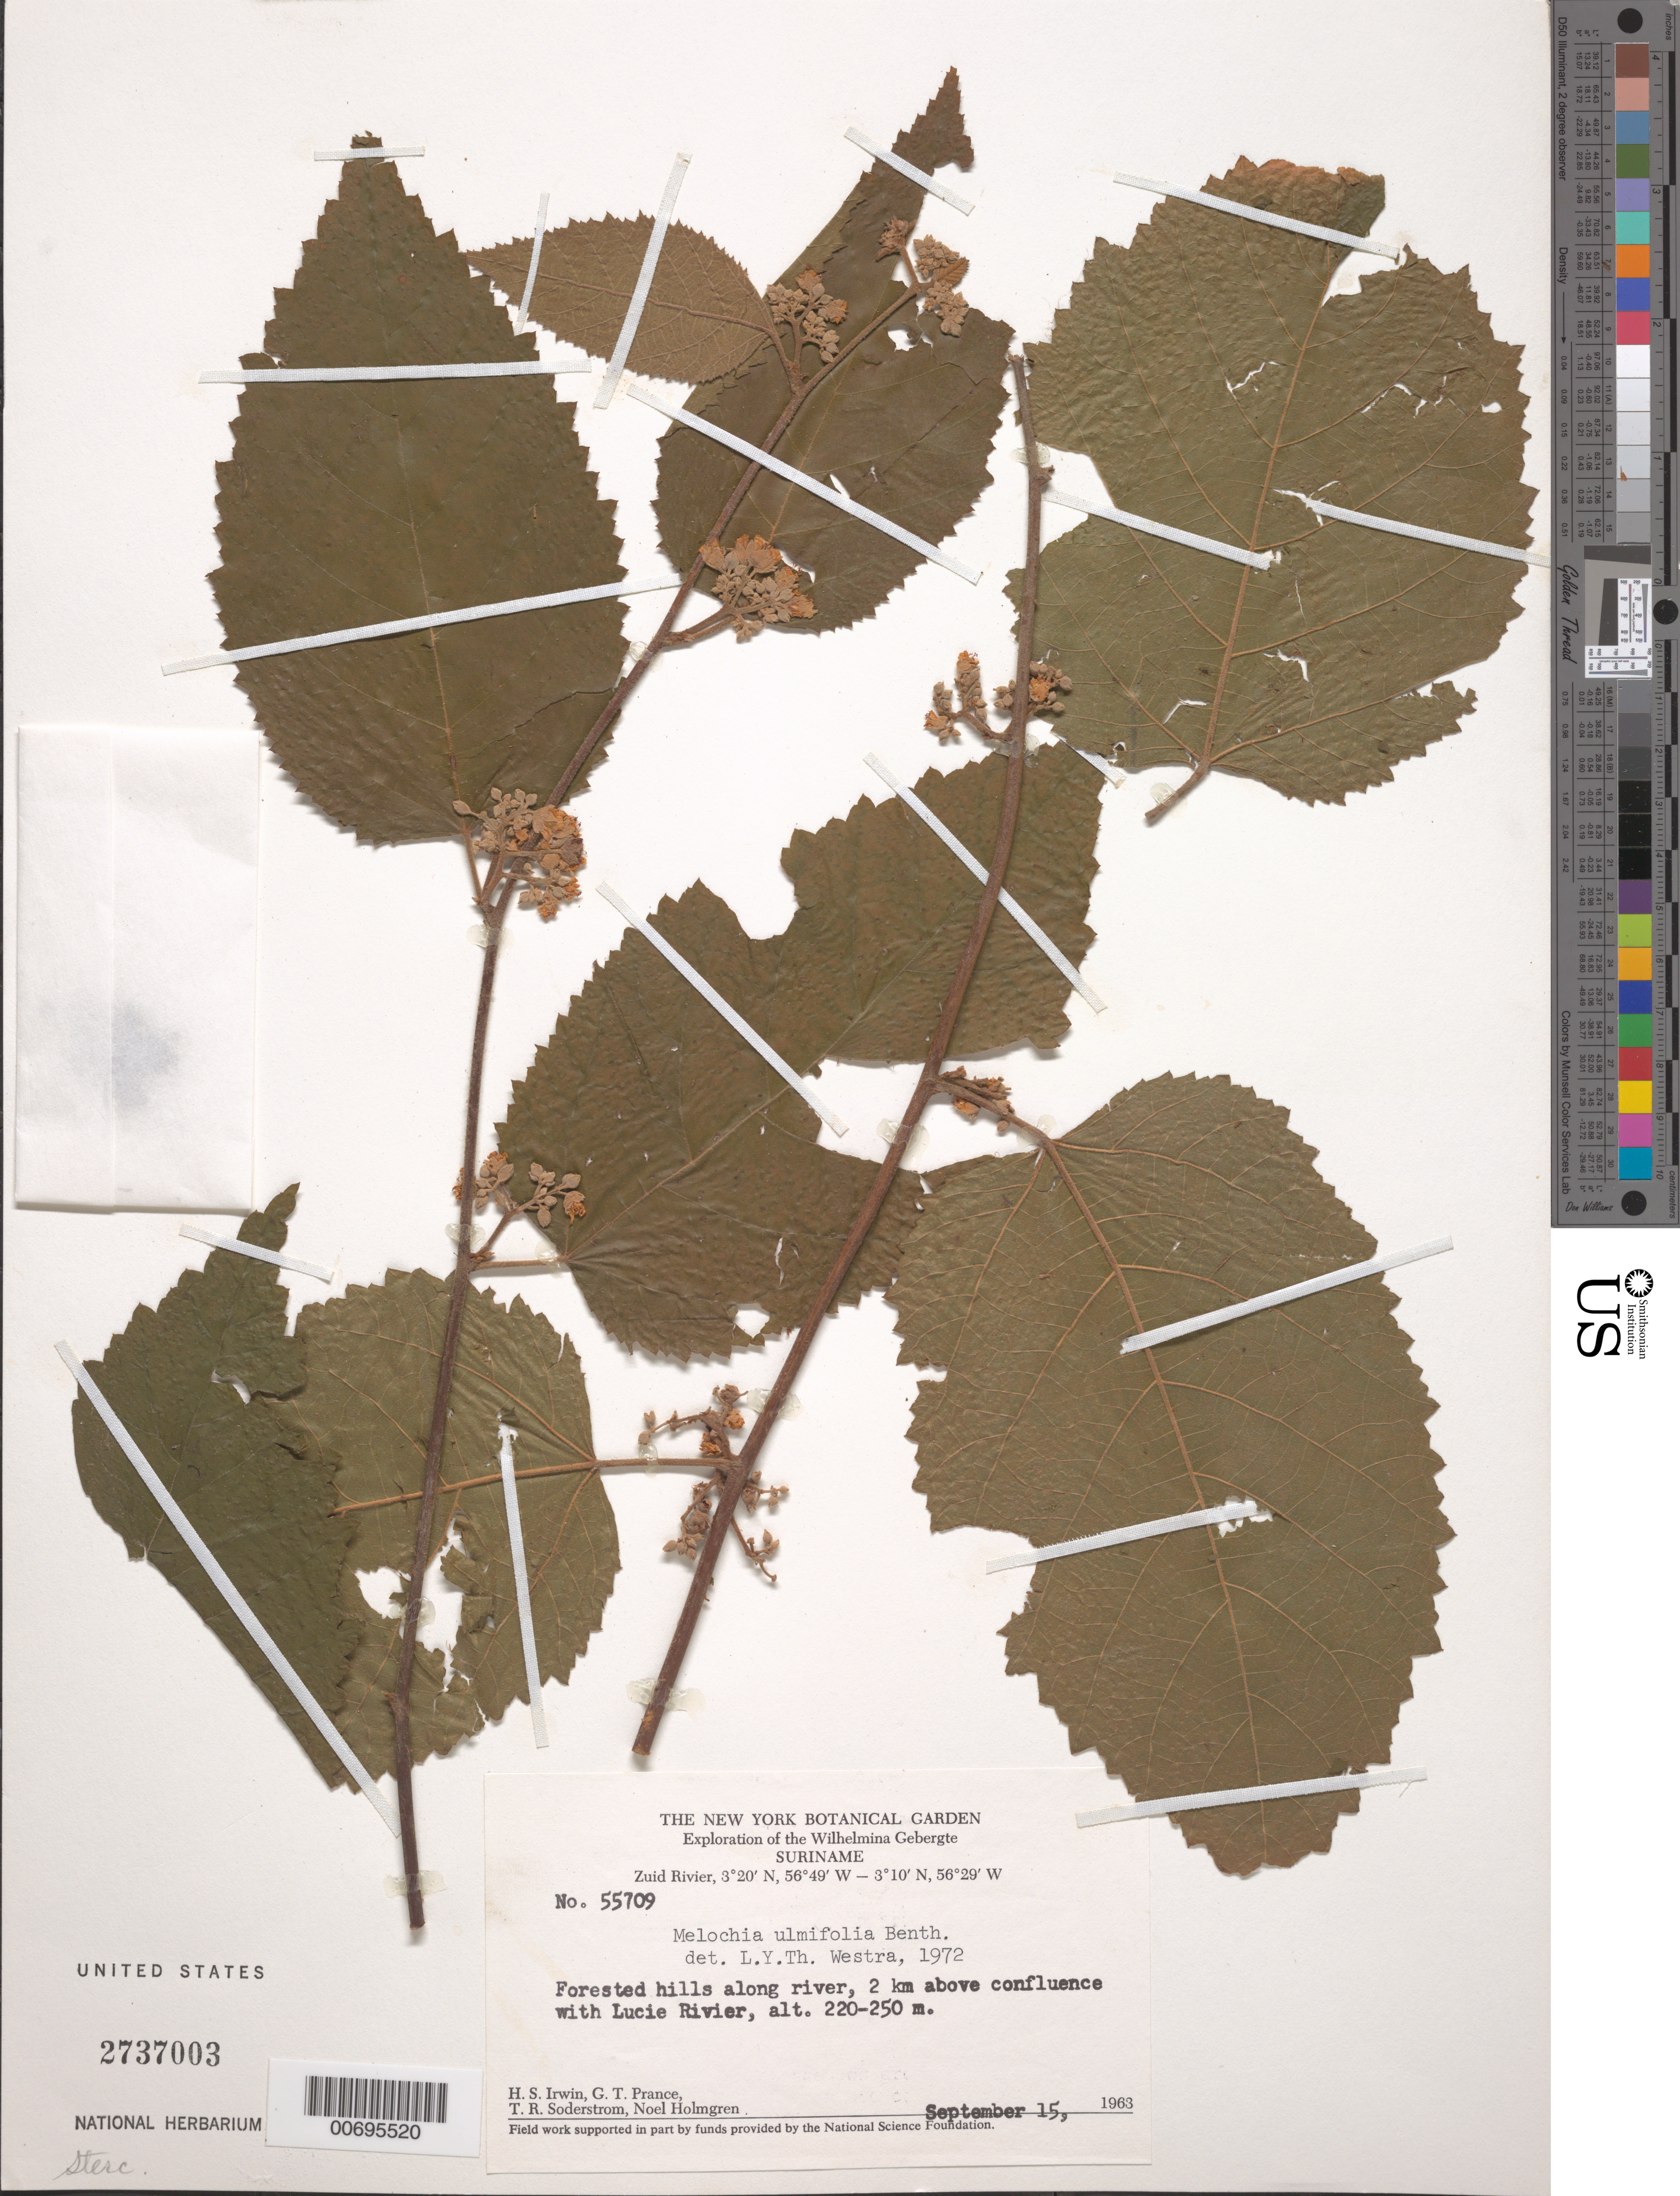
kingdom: Plantae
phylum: Tracheophyta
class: Magnoliopsida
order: Malvales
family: Malvaceae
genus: Melochia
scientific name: Melochia ulmifolia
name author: Benth.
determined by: Westra, L. Y. T., (U), Nationaal Herbarium Nederland, Utrecht University branch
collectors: H. Irwin, G. T. Prance, T. R. Soderstrom & N. H. Holmgren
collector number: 55709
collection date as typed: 15-Sep-63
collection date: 1963-09-15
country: Suriname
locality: Zuid River, 2 km above confluence with Lucie R., Wilhelmina Gebergte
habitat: Forested hill along river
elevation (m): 220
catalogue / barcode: US 2737003